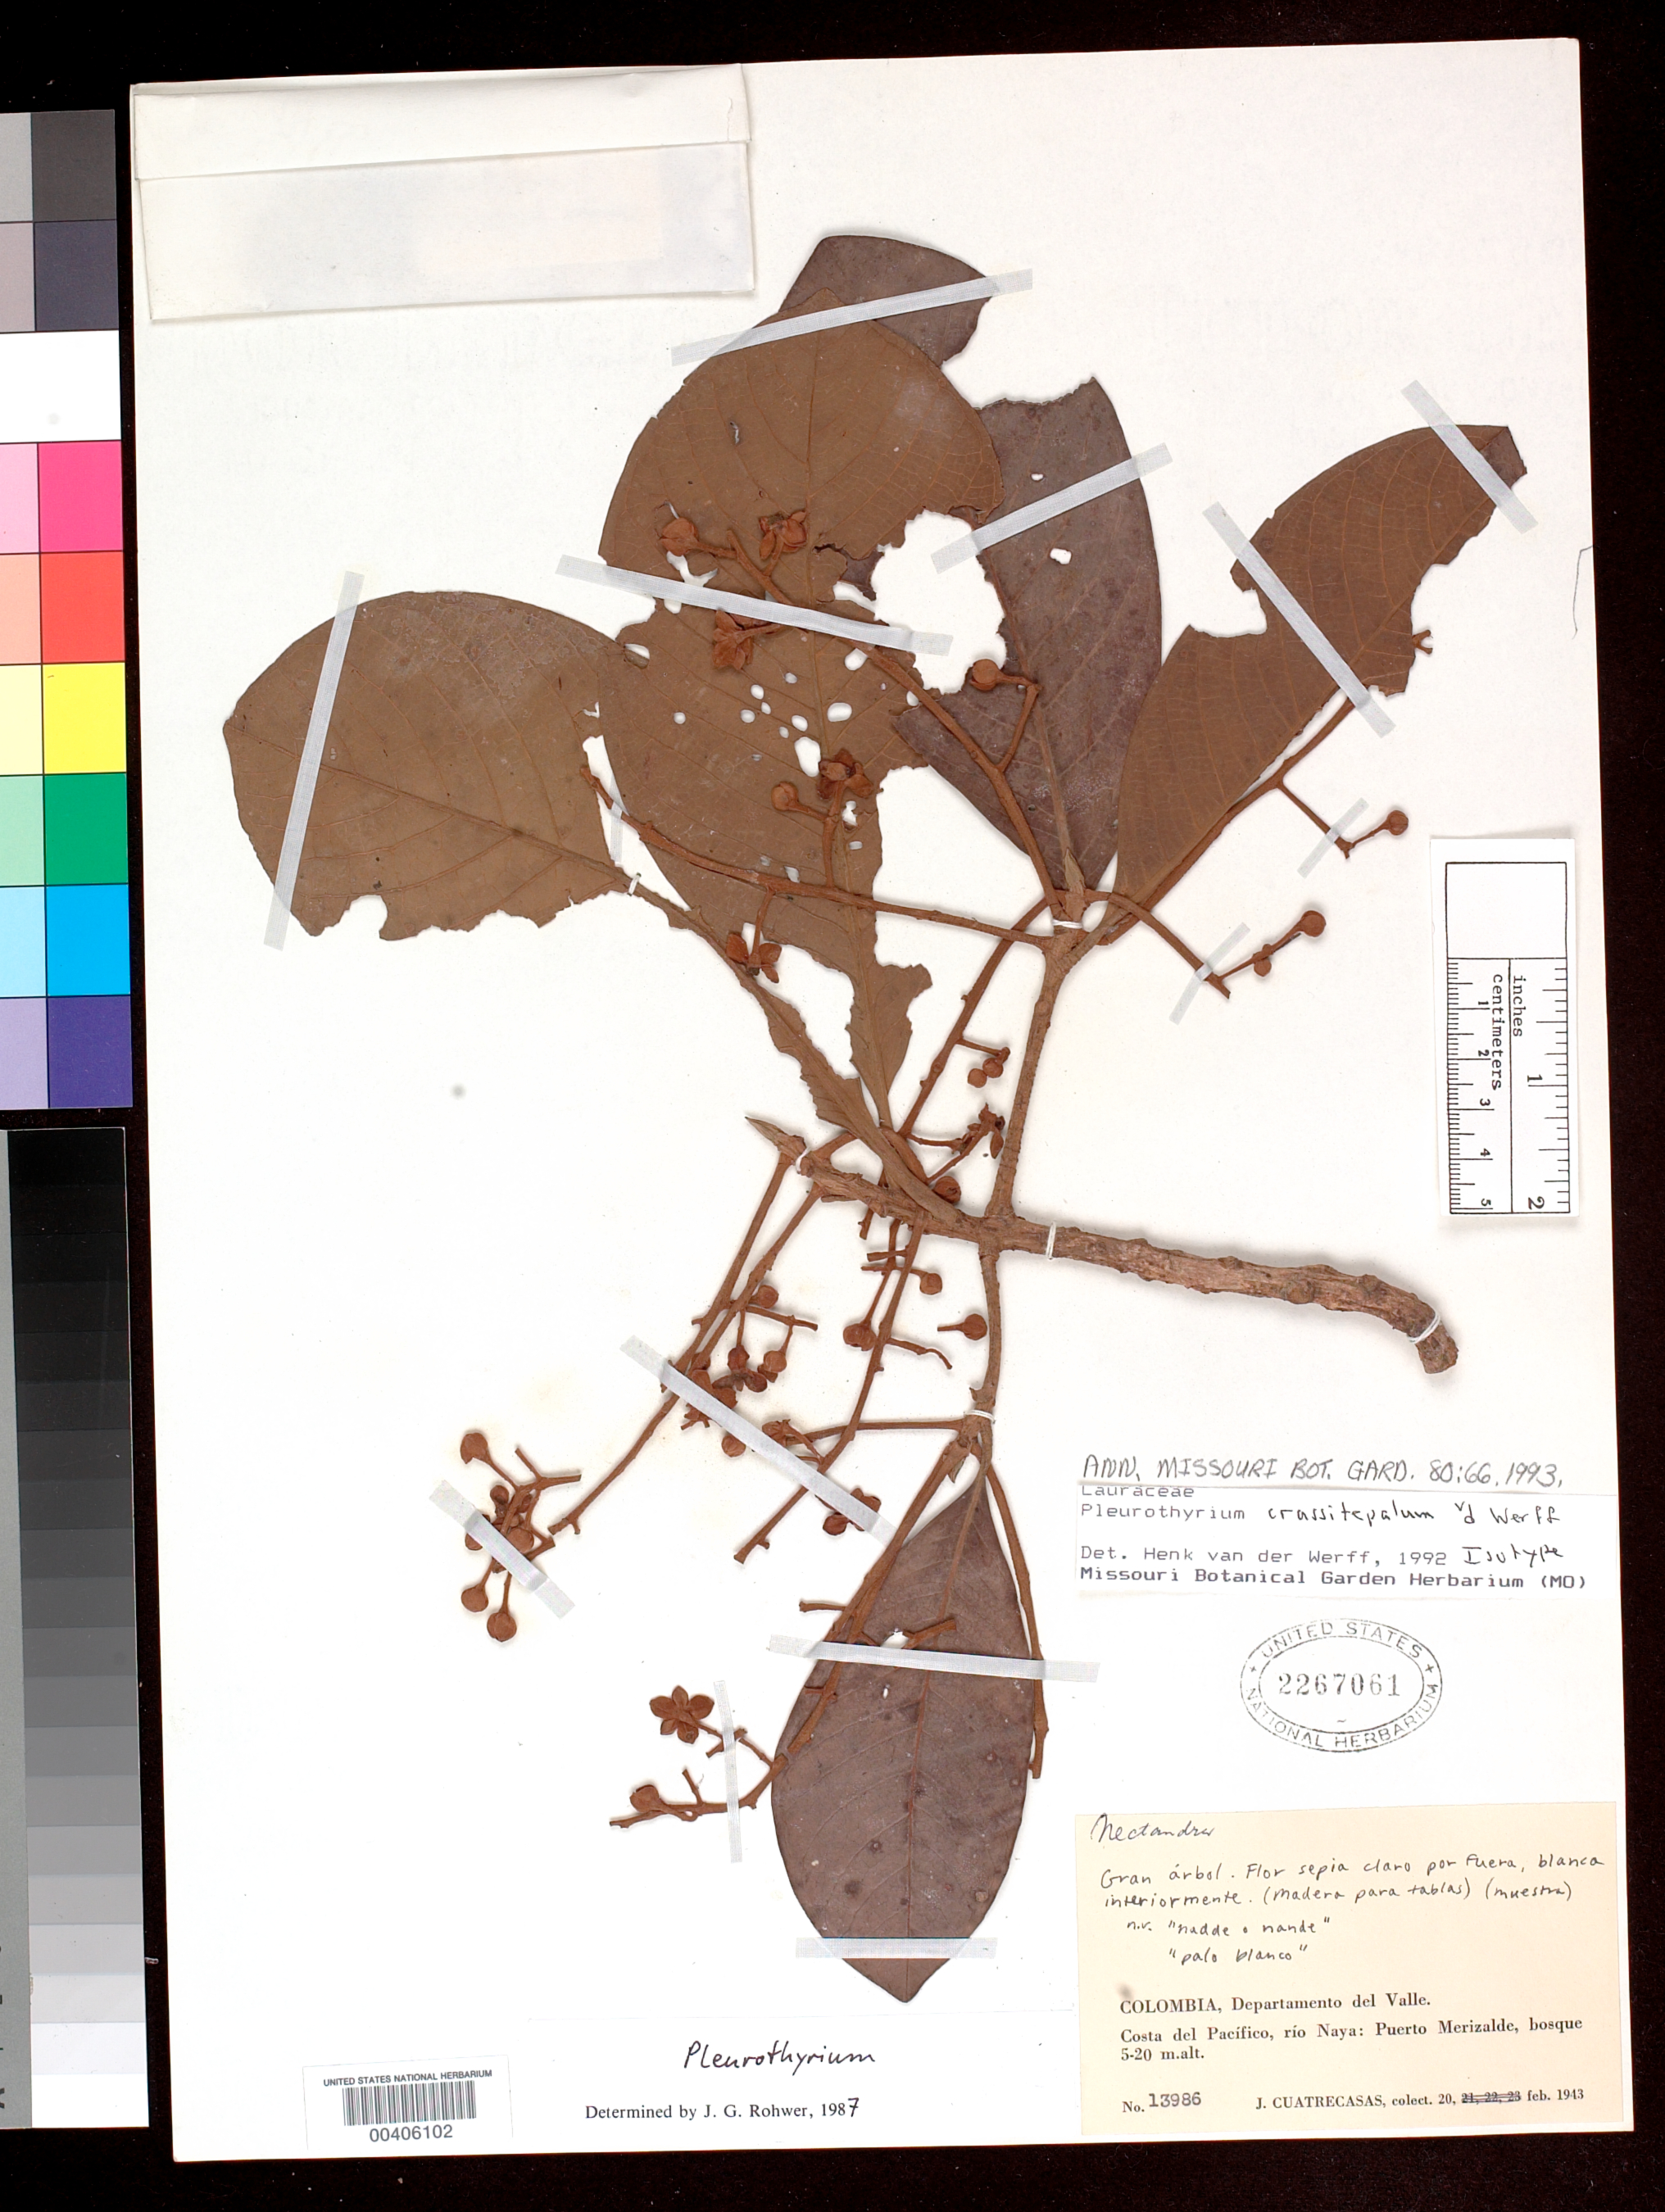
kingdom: Plantae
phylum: Tracheophyta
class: Magnoliopsida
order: Laurales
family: Lauraceae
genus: Pleurothyrium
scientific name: Pleurothyrium crassitepalum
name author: van der Werff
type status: Isotype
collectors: J. Cuatrecasas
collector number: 13986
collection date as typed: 20 Feb 1943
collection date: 1943-02-20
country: Colombia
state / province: Valle del Cauca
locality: Costa del Pacifico; Rio Yurumangui: Veneral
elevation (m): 5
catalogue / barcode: US 2267061